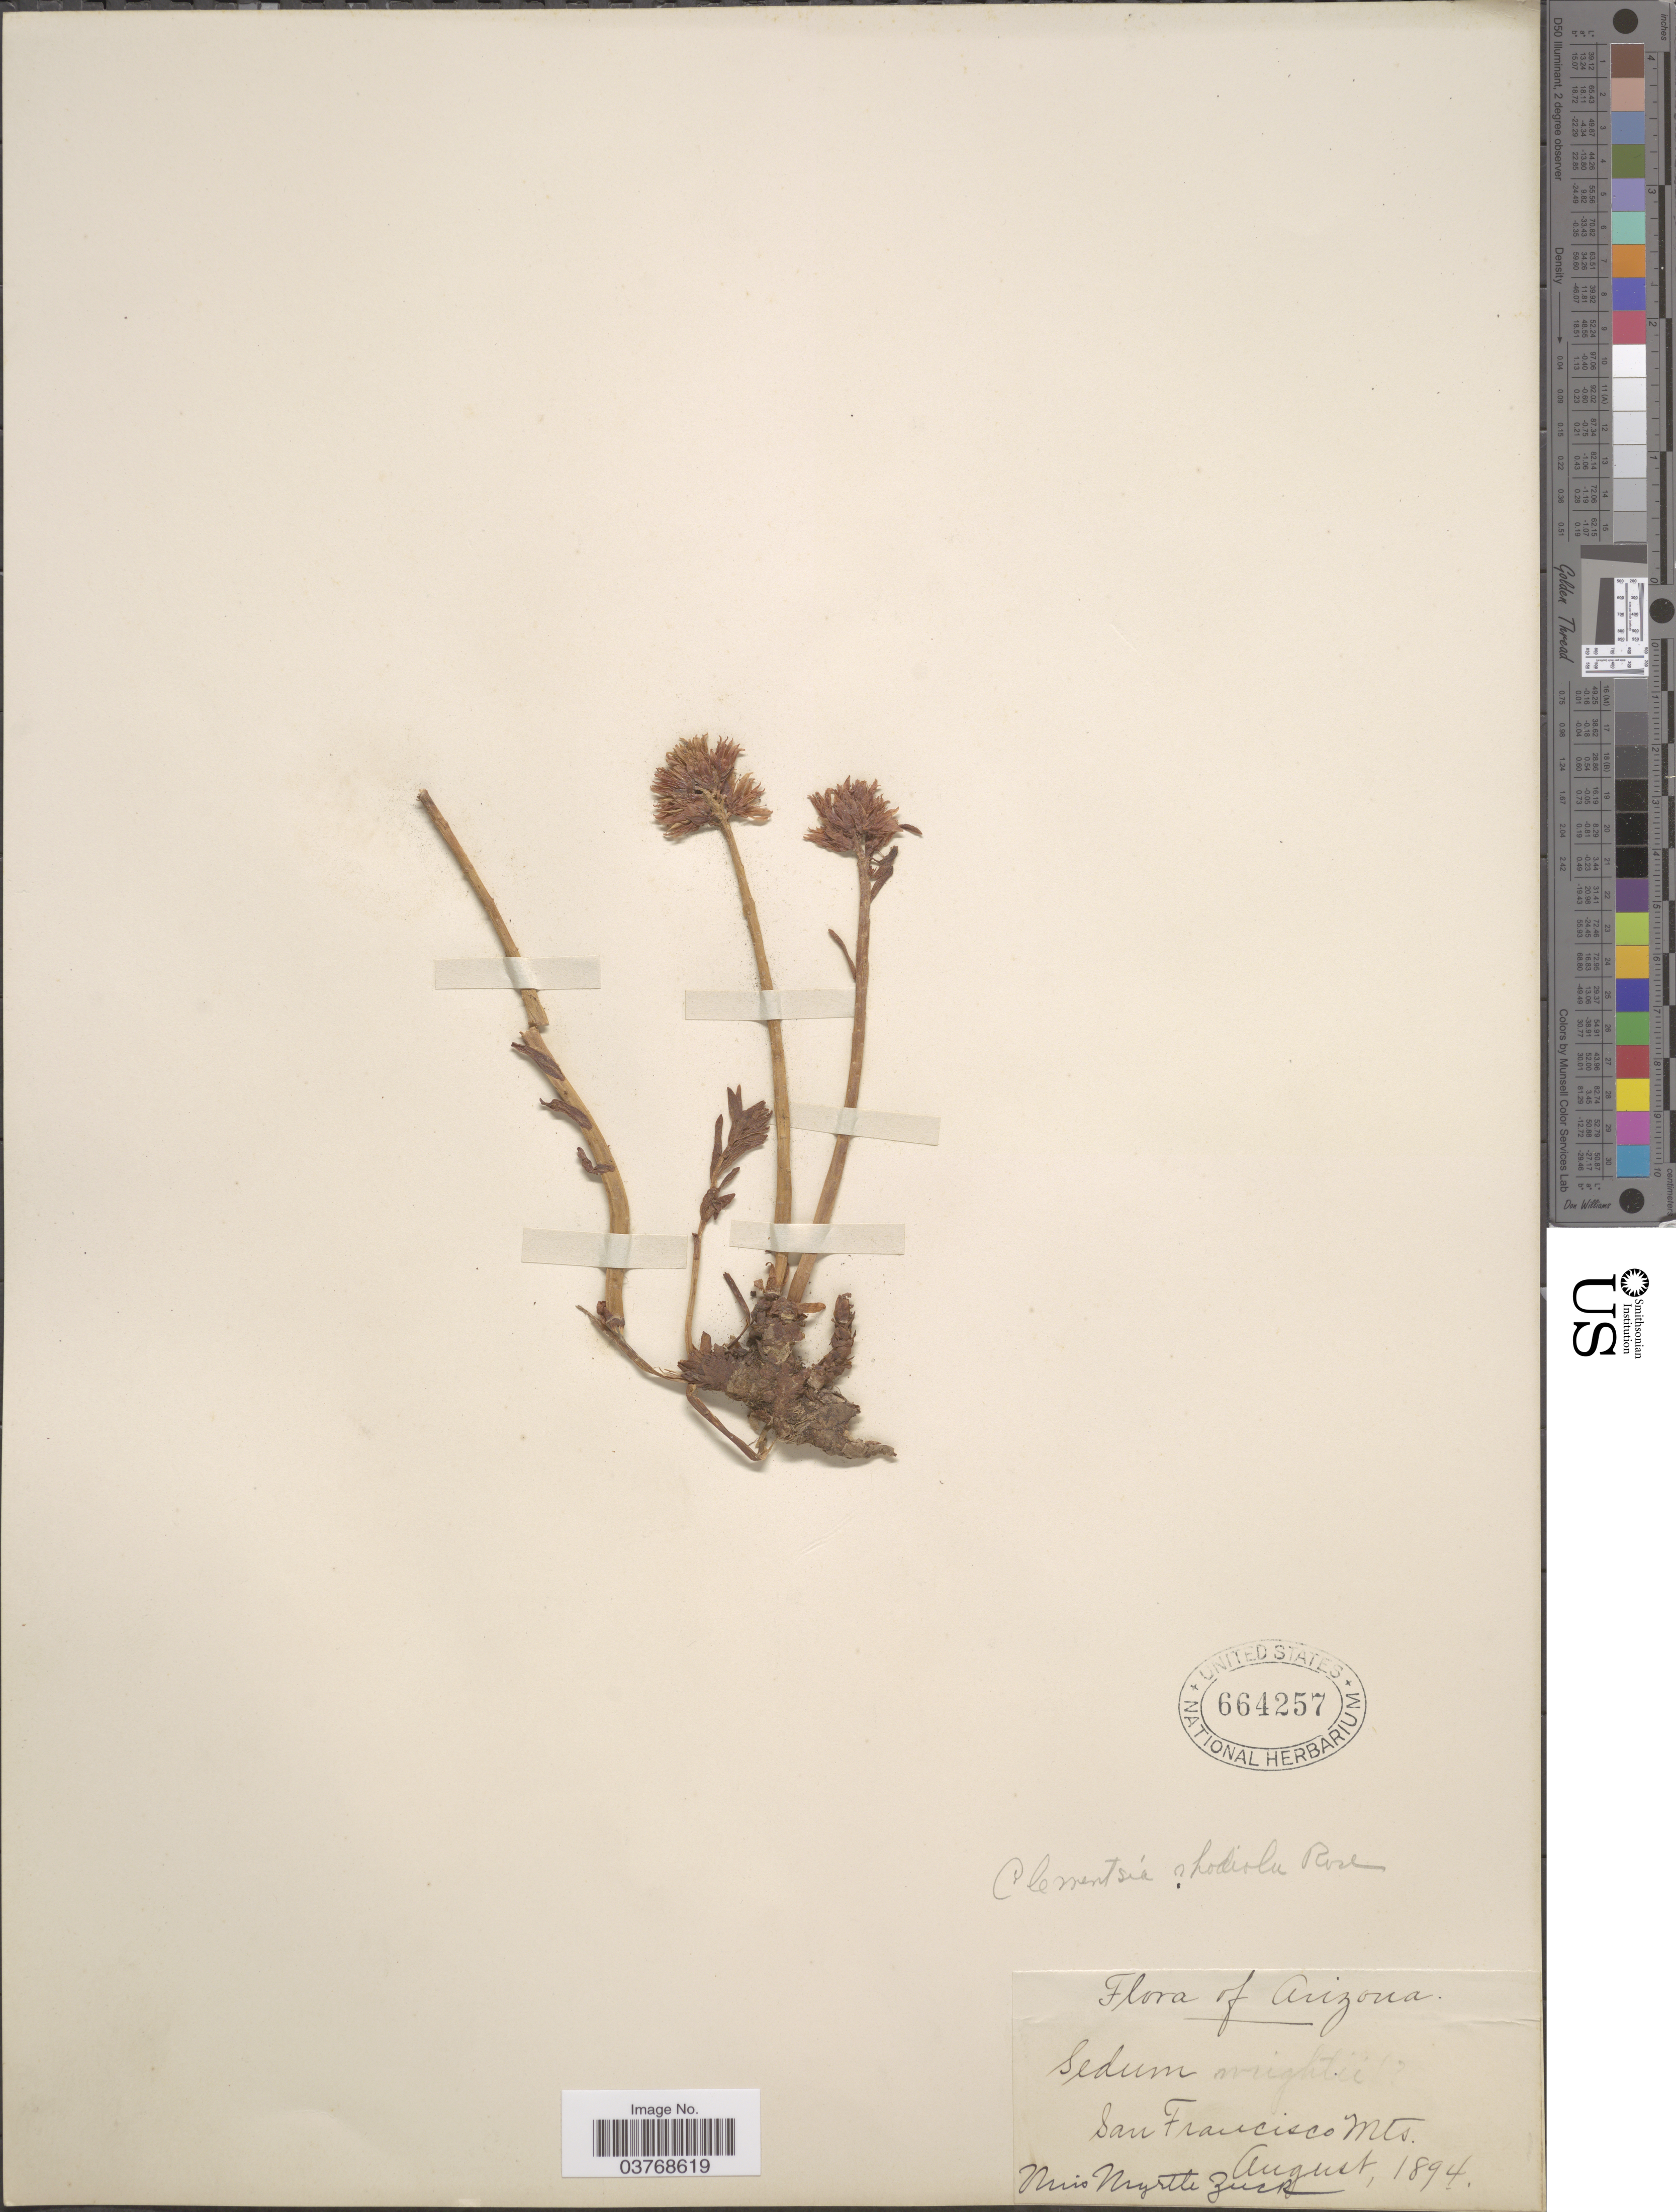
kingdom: Plantae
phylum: Tracheophyta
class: Magnoliopsida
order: Saxifragales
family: Crassulaceae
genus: Rhodiola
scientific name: Rhodiola rhodantha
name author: (A. Gray) H. Jacobsen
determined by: Strong, Mark T., (BOT), Smithsonian Institution - National Museum of Natural History (UNITED STATES)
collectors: M. Zuck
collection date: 1894-08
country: United States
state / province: Arizona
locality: San Francisco Mts.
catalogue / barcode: US 664257